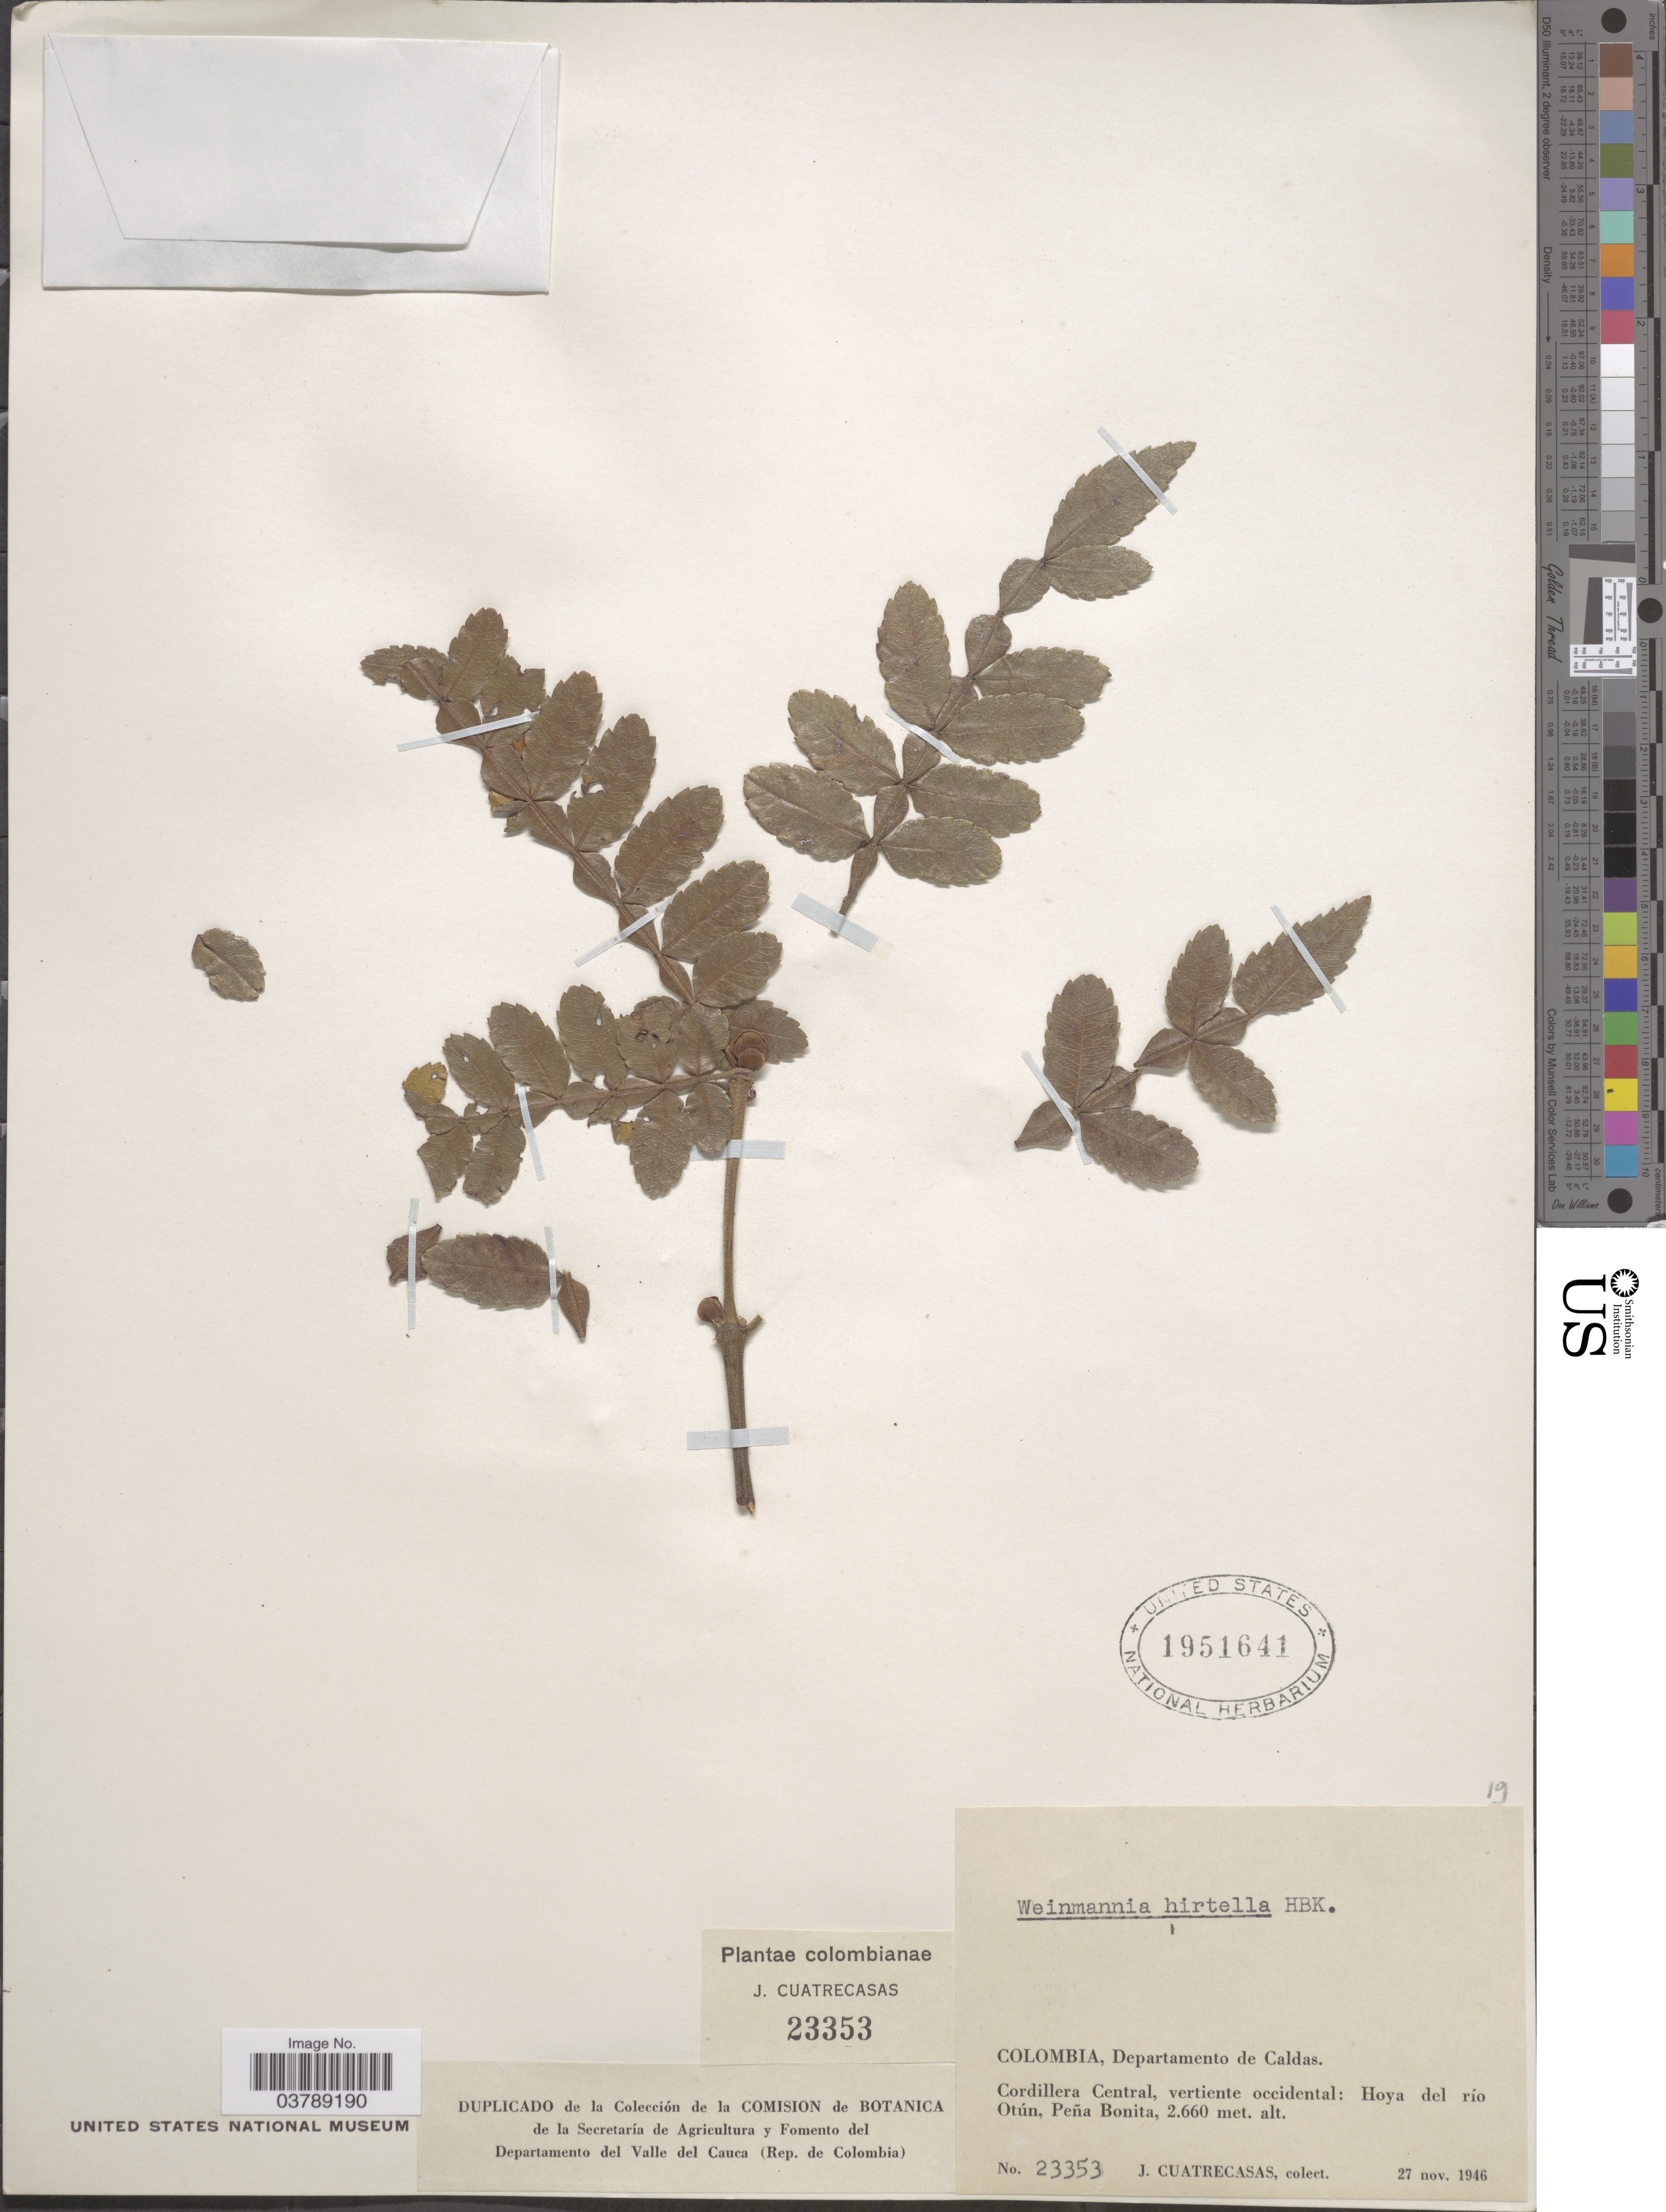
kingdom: Plantae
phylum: Tracheophyta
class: Magnoliopsida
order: Oxalidales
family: Cunoniaceae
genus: Weinmannia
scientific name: Weinmannia hirtella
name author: Kunth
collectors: J. Cuatrecasas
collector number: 23353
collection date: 1946-11-27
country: Colombia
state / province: Caldas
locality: Departamento de Caldas. Cordillera Central, vertiente occidental: Hoya del río Otún, Peña Bonita.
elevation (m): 2660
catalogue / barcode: US 1951641